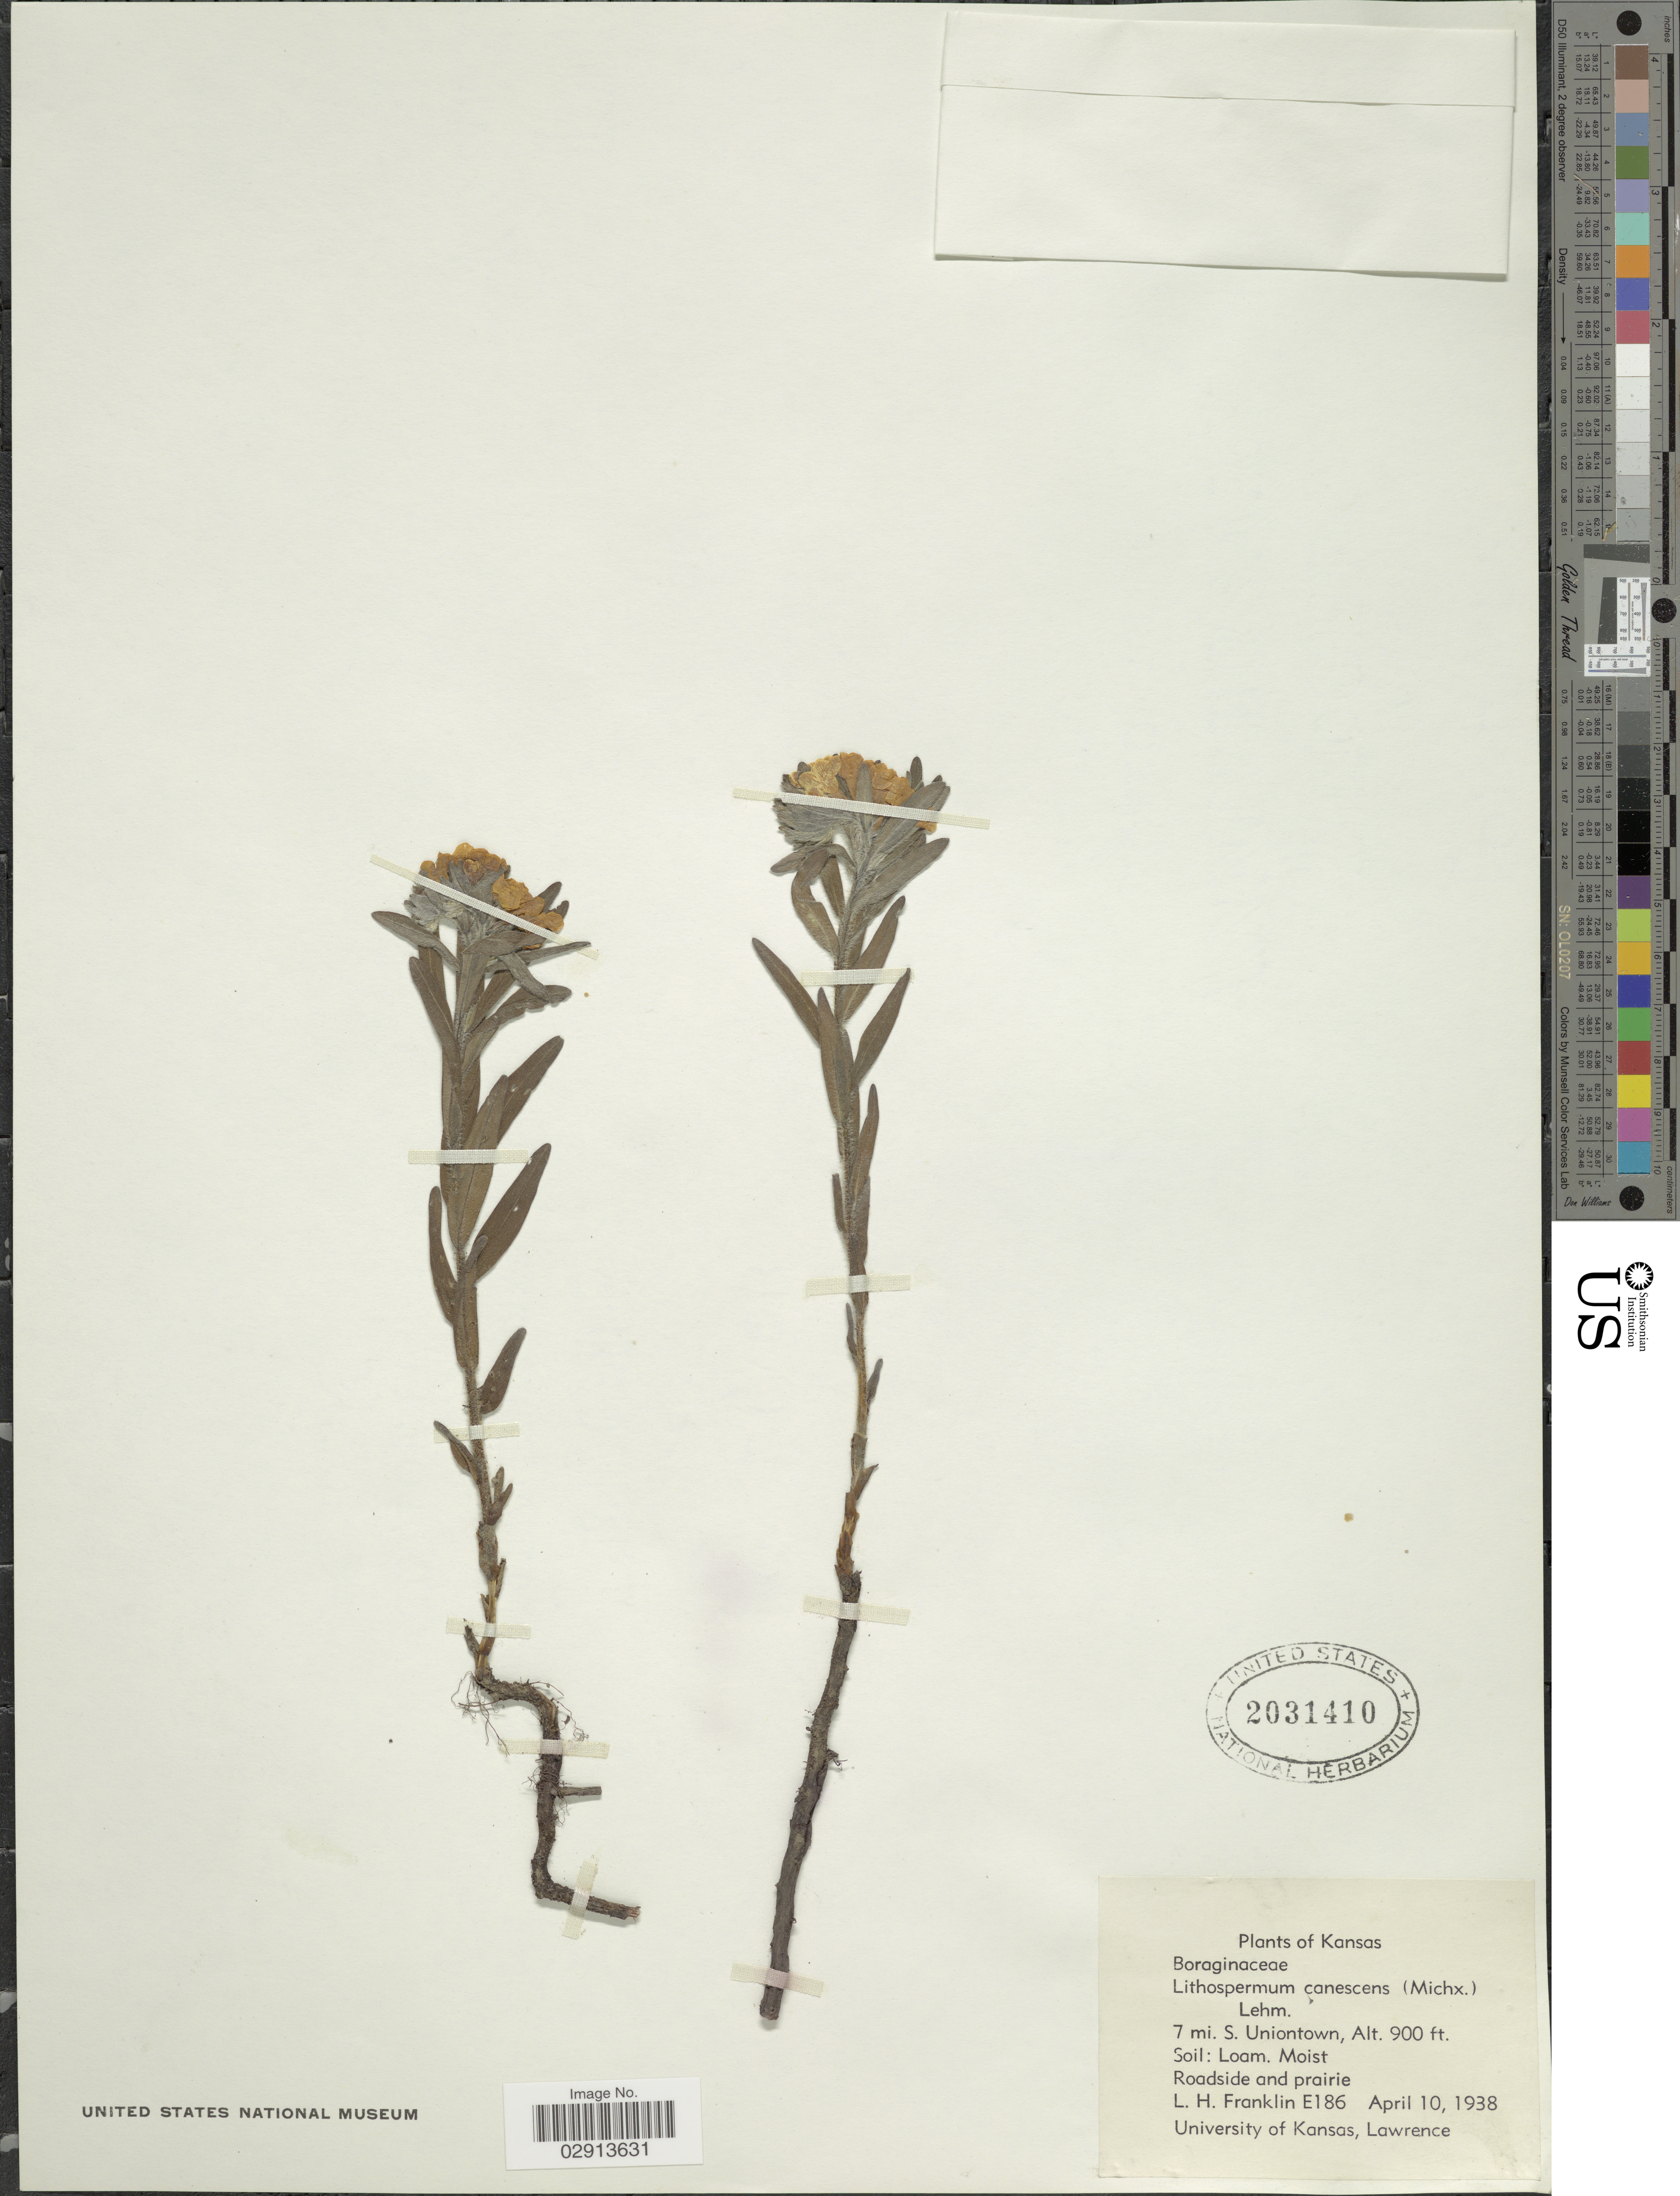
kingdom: Plantae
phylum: Tracheophyta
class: Magnoliopsida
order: Boraginales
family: Boraginaceae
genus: Lithospermum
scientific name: Lithospermum canescens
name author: (Michx.) Lehm.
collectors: L. H. Franklin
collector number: E186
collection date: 1938-04-10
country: United States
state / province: Kansas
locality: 7 mi. S. Uniontown, Roadside and prairie.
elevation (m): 274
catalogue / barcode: US 2031410